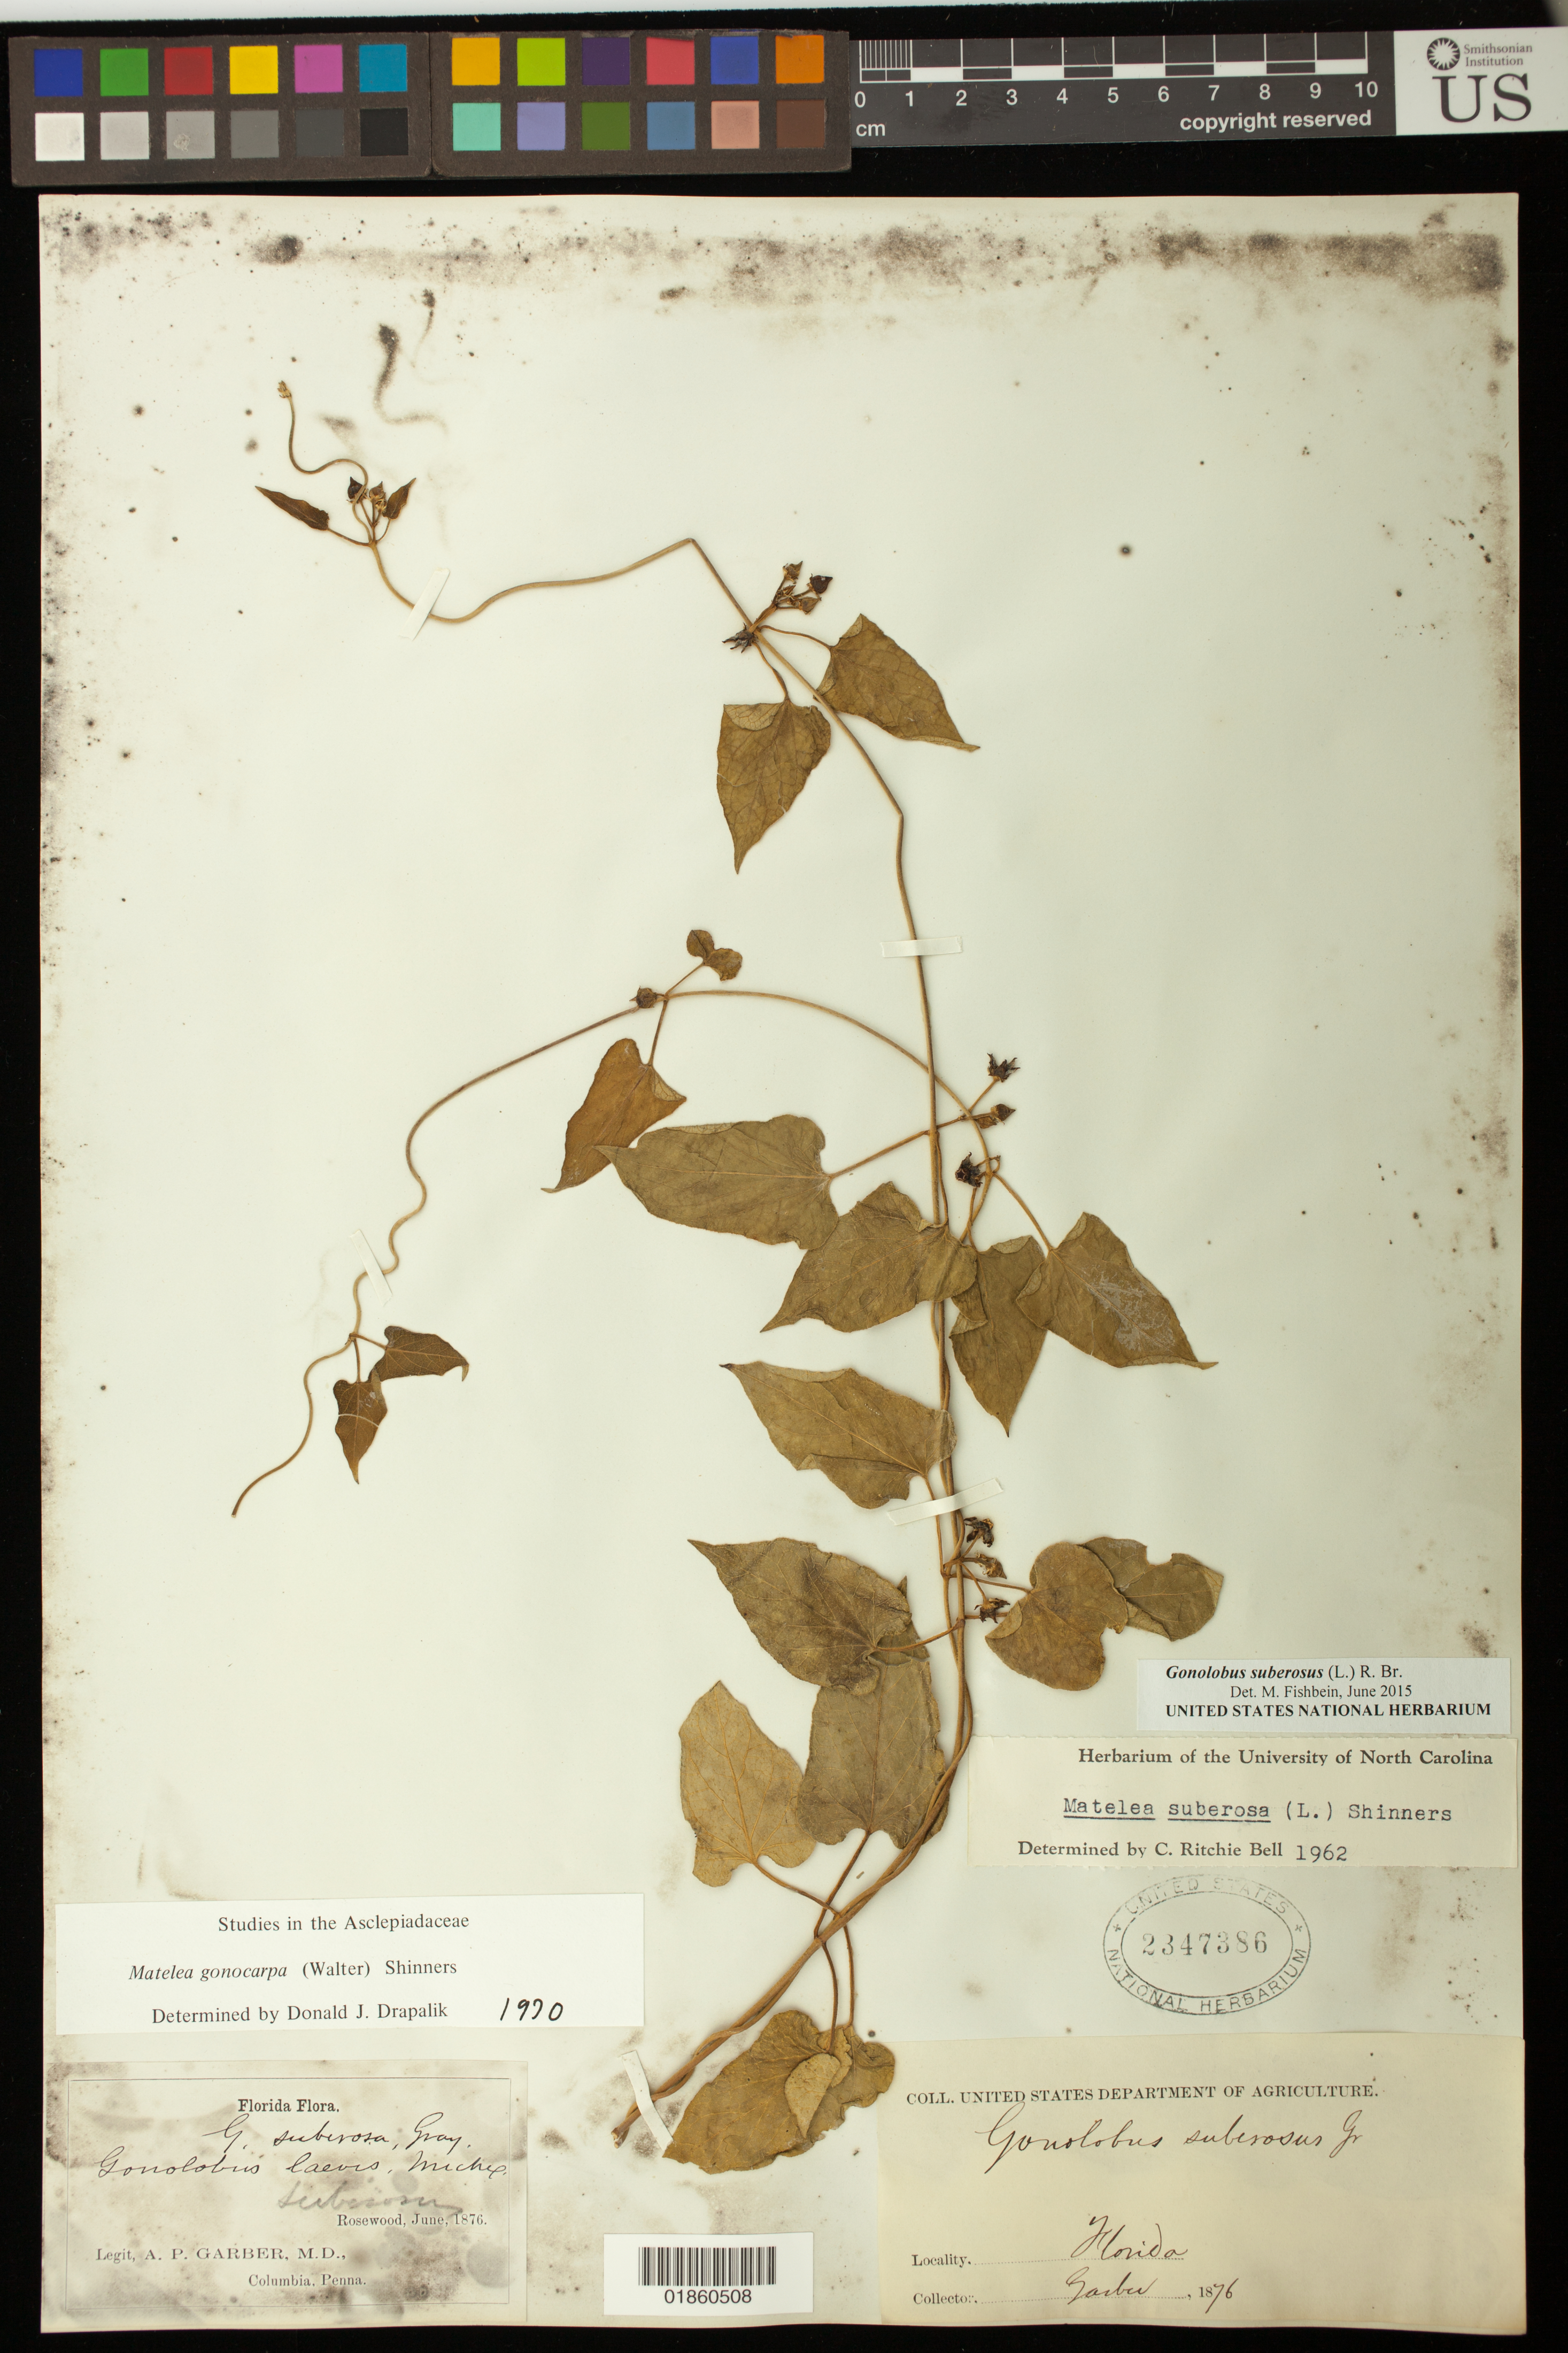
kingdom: Plantae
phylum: Tracheophyta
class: Magnoliopsida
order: Gentianales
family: Apocynaceae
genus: Gonolobus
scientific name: Gonolobus suberosus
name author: (L.) R. Br.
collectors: A. P. Garber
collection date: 1876-06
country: United States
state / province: Florida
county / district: Levy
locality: Rosewood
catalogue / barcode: US 2347386